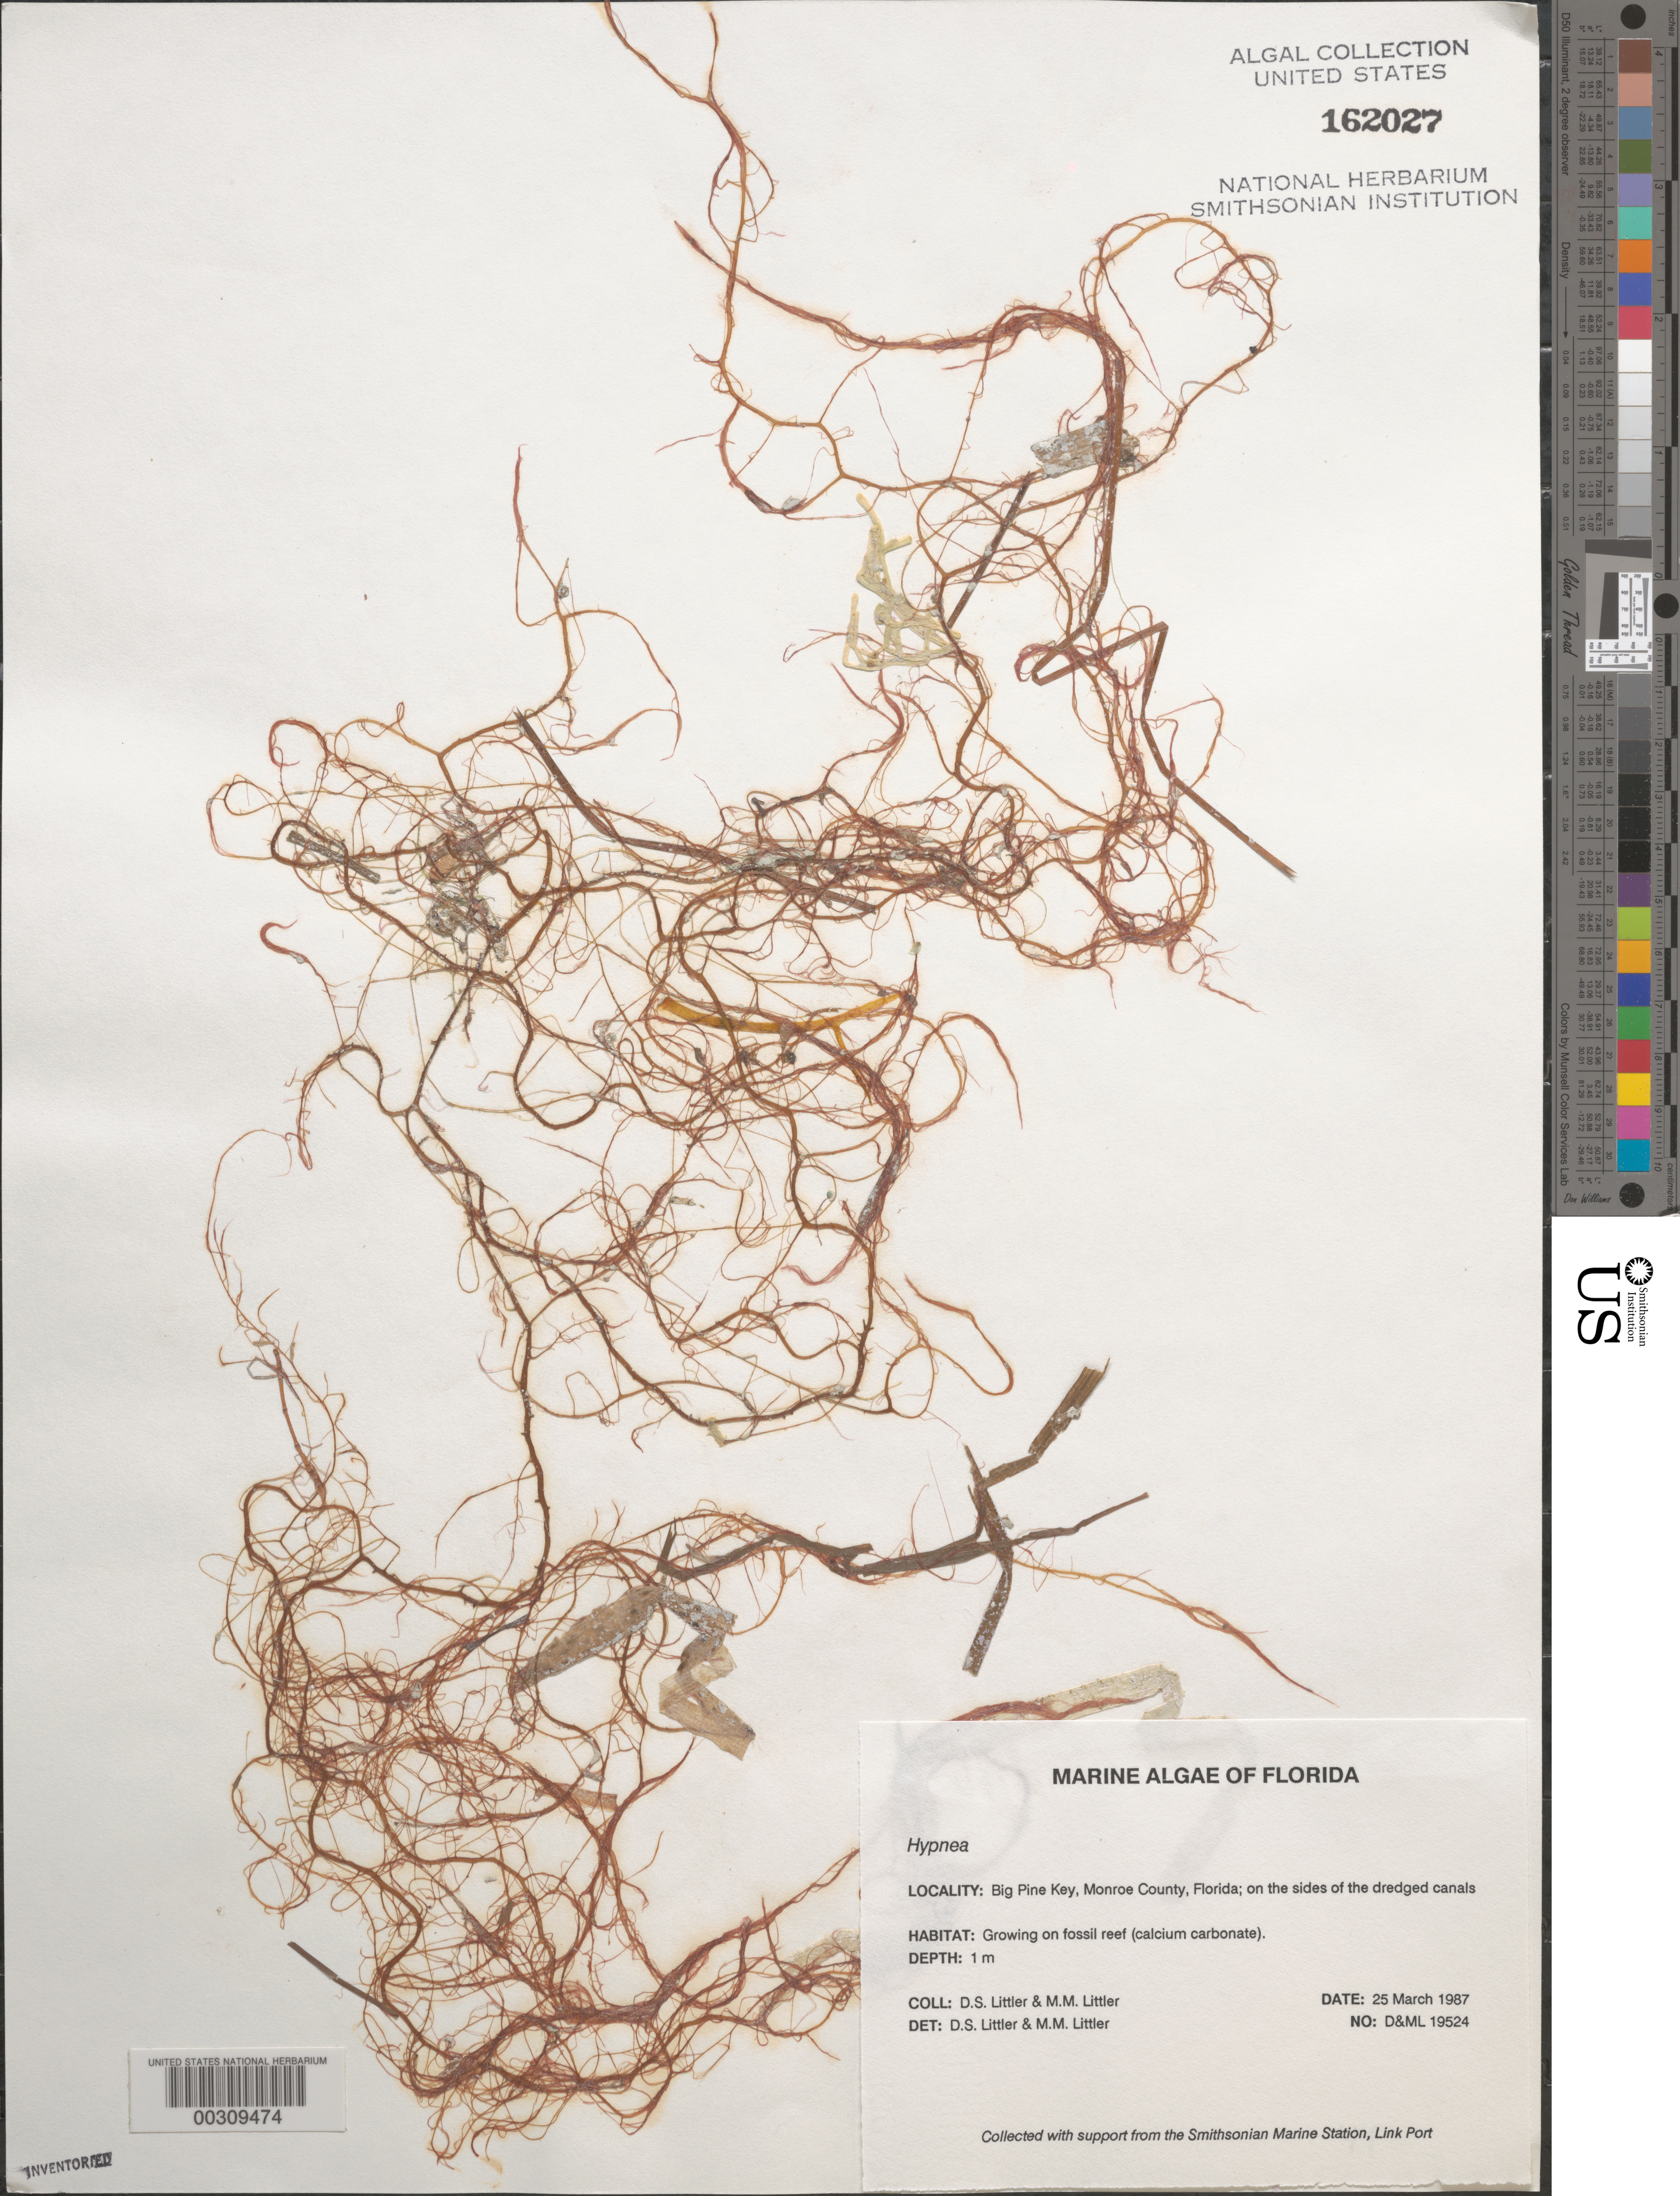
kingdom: Plantae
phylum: Rhodophyta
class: Florideophyceae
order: Gigartinales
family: Cystocloniaceae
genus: Hypnea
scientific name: Hypnea sp.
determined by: Littler, D. S.; Littler, M. M.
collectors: D. S. Littler & M. M. Littler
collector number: D&ML 19524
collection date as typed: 25 Mar 1987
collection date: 1987-03-25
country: United States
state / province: Florida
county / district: Monroe County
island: Big Pine Key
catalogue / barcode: US 162027